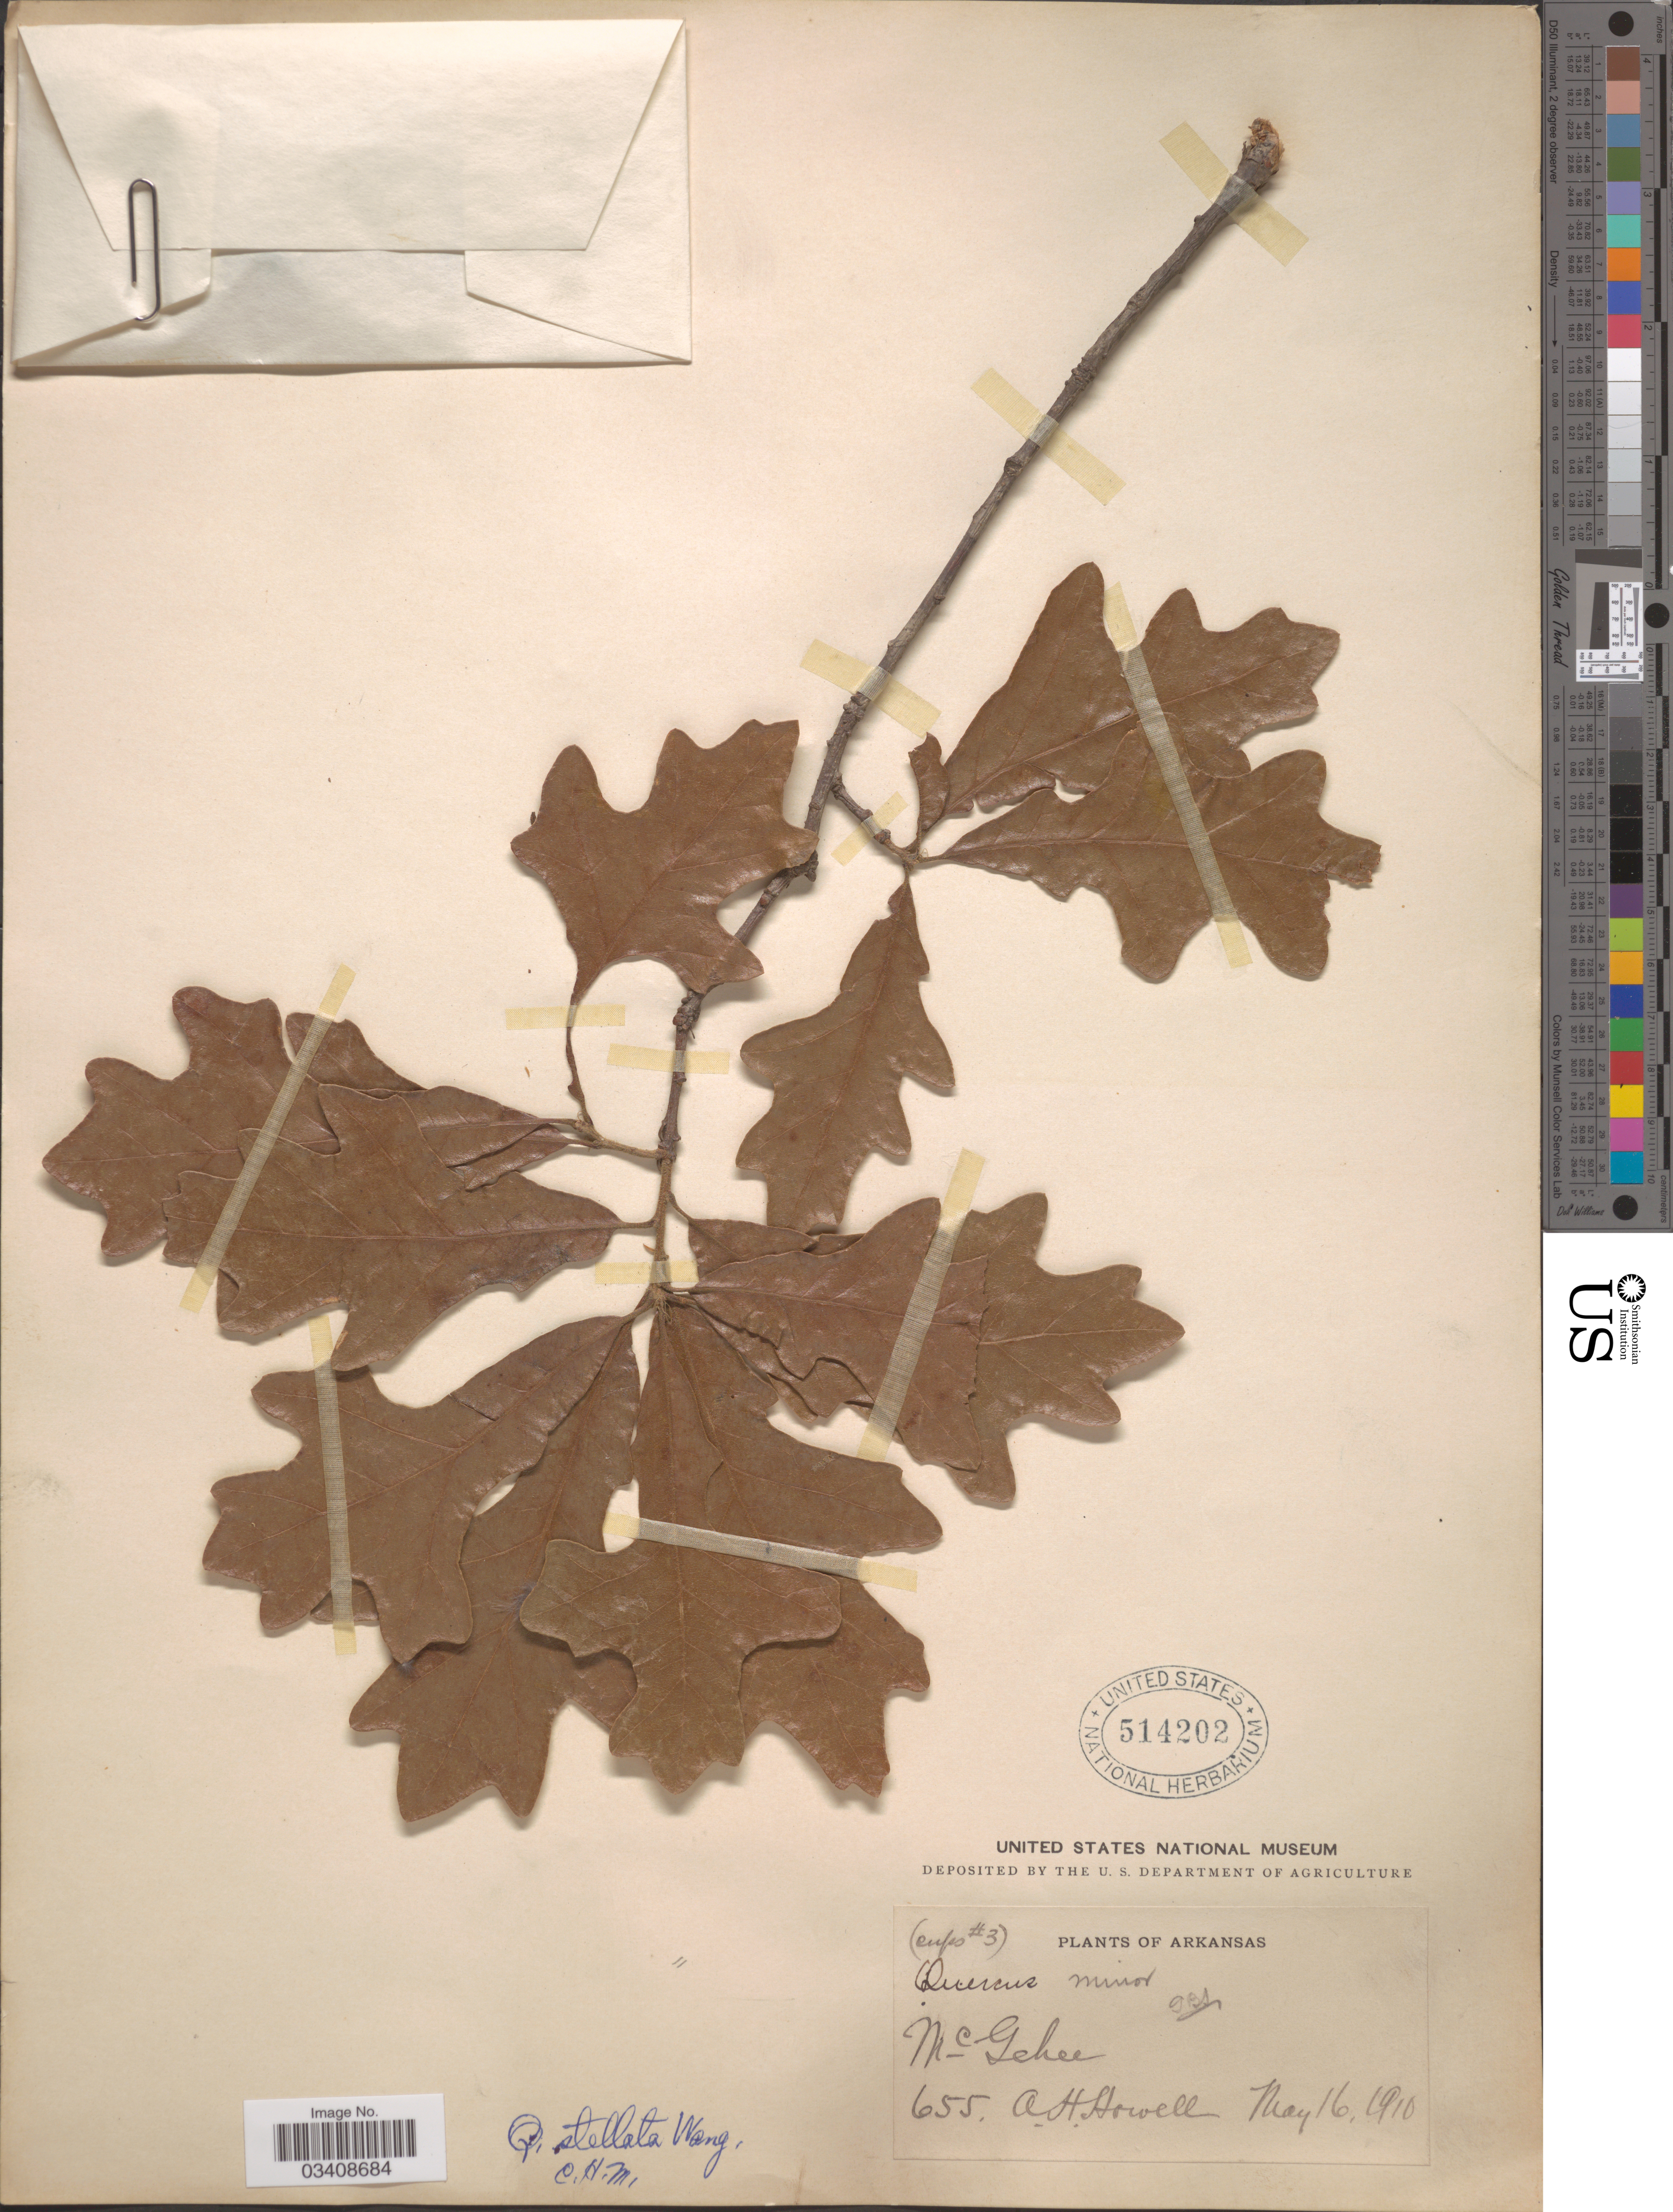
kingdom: Plantae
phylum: Tracheophyta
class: Magnoliopsida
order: Fagales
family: Fagaceae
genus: Quercus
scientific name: Quercus stellata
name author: Wangenh.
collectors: A. Howell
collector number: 655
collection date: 1910-05-16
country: United States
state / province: Arkansas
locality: Mc Gehee.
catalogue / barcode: US 514202